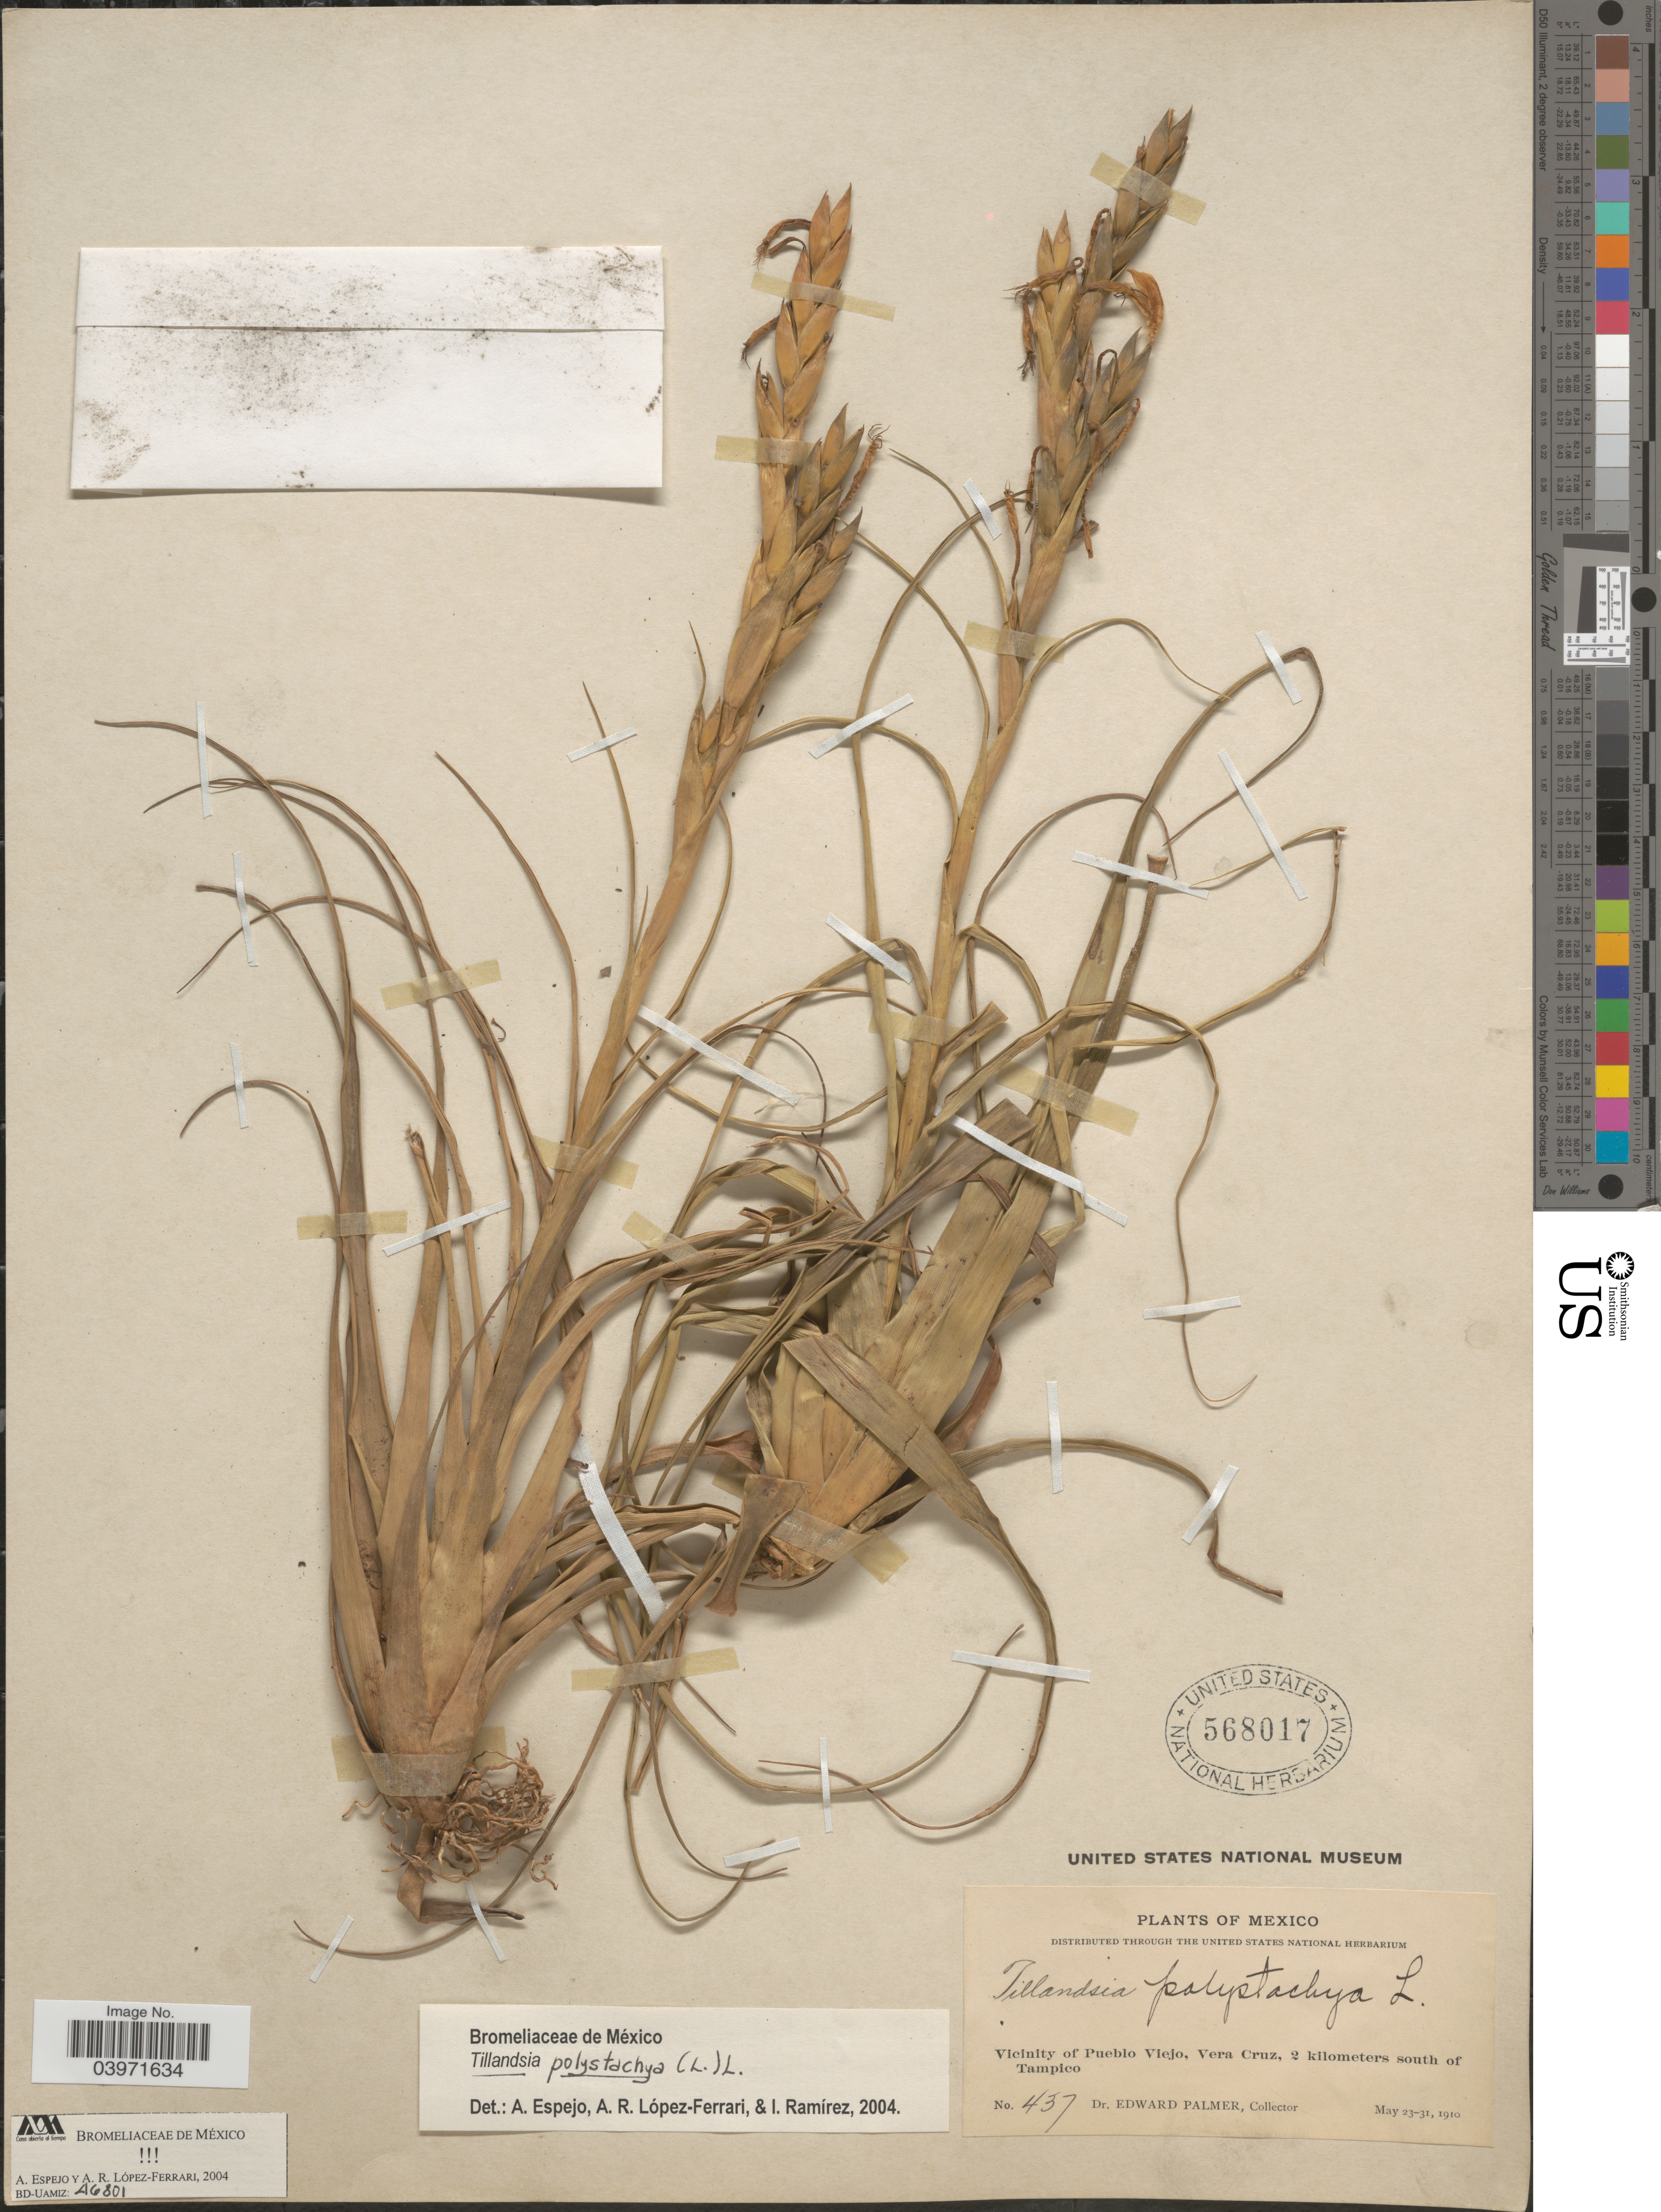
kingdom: Plantae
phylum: Tracheophyta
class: Liliopsida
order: Poales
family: Bromeliaceae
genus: Tillandsia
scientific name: Tillandsia polystachia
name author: (L.) L.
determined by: Espejo, Adolfo; López Ferrari, Ana R.; Ramírez M., Ivon M.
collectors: E. Palmer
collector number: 437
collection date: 1910-05-23/1910-05-31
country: Mexico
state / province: Veracruz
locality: Vicinity of Pueblo Viejo, Vera Cruz, 2 kilometers south of Tampico.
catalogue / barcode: US 568017